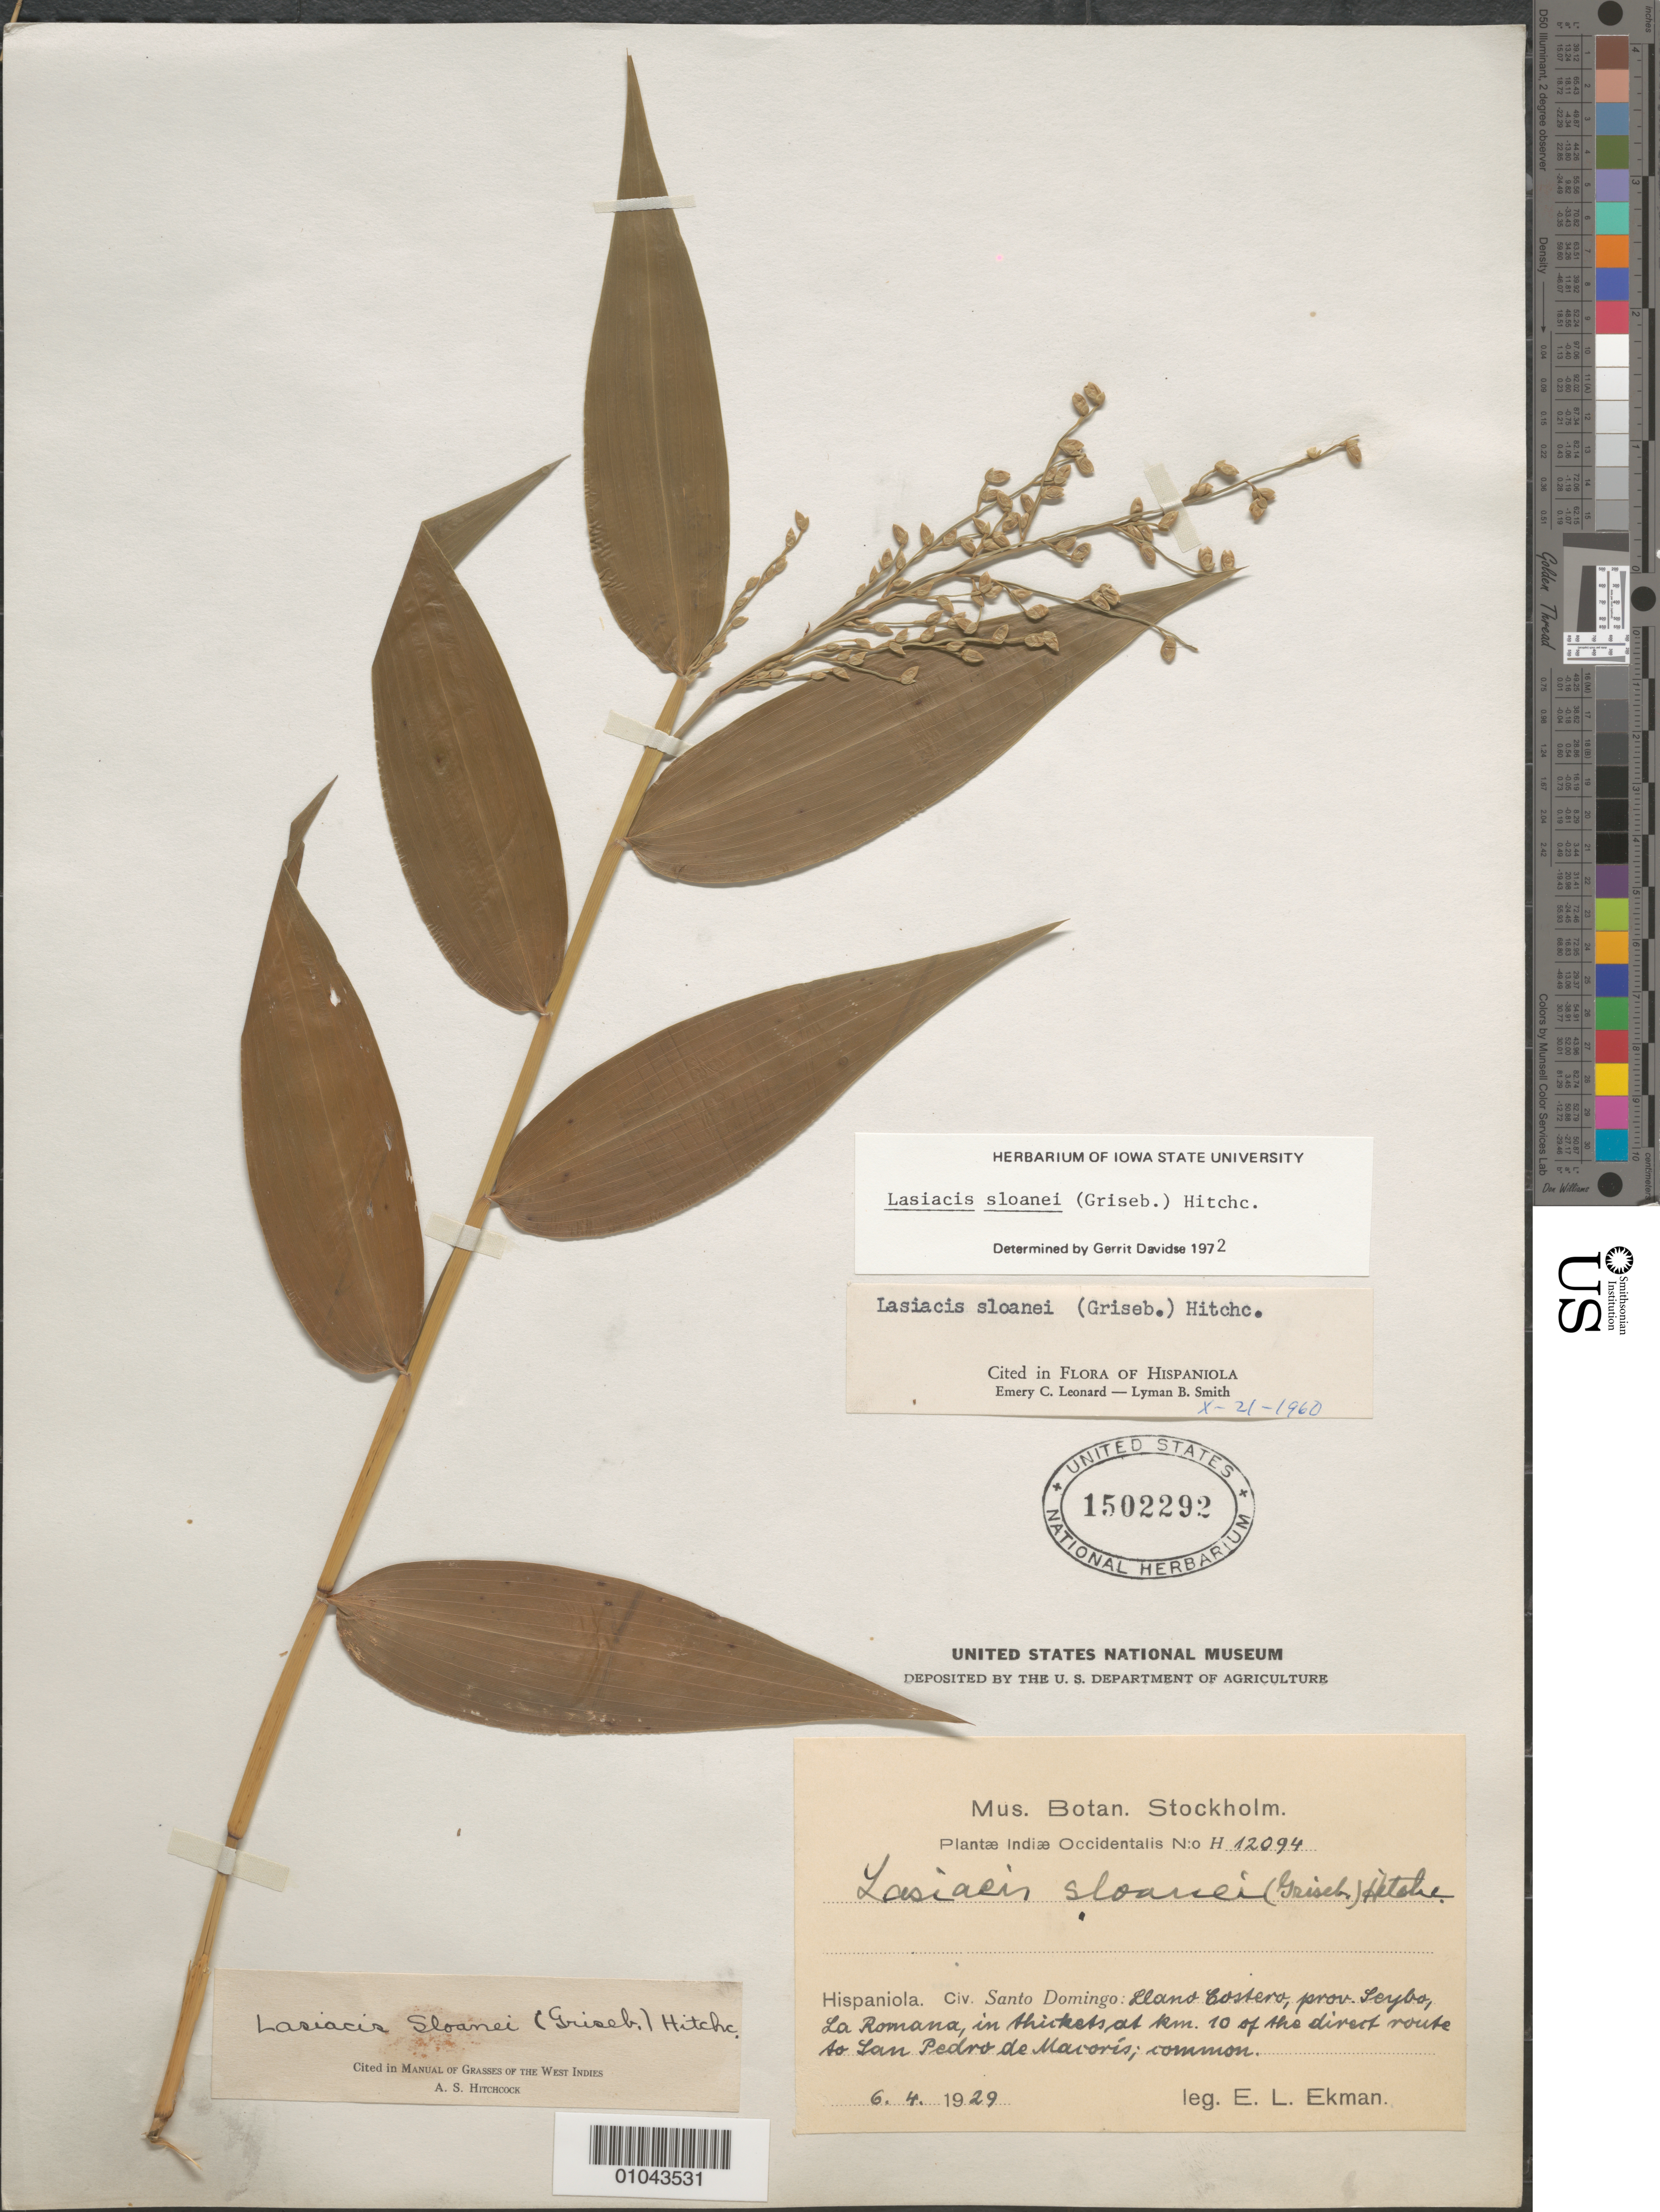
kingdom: Plantae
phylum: Tracheophyta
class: Liliopsida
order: Poales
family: Poaceae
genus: Lasiacis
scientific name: Lasiacis sloanei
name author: (Griseb.) Hitchc.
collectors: E. L. Ekman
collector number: H 12094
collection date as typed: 06 Apr 1929 or 04 Jun 1929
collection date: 1929-04-06 or 1929-06-04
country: Dominican Republic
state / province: La Vega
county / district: Santo Domingo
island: Hispaniola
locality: in direct route to San Pedro de Macoris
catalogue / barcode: US 1502292